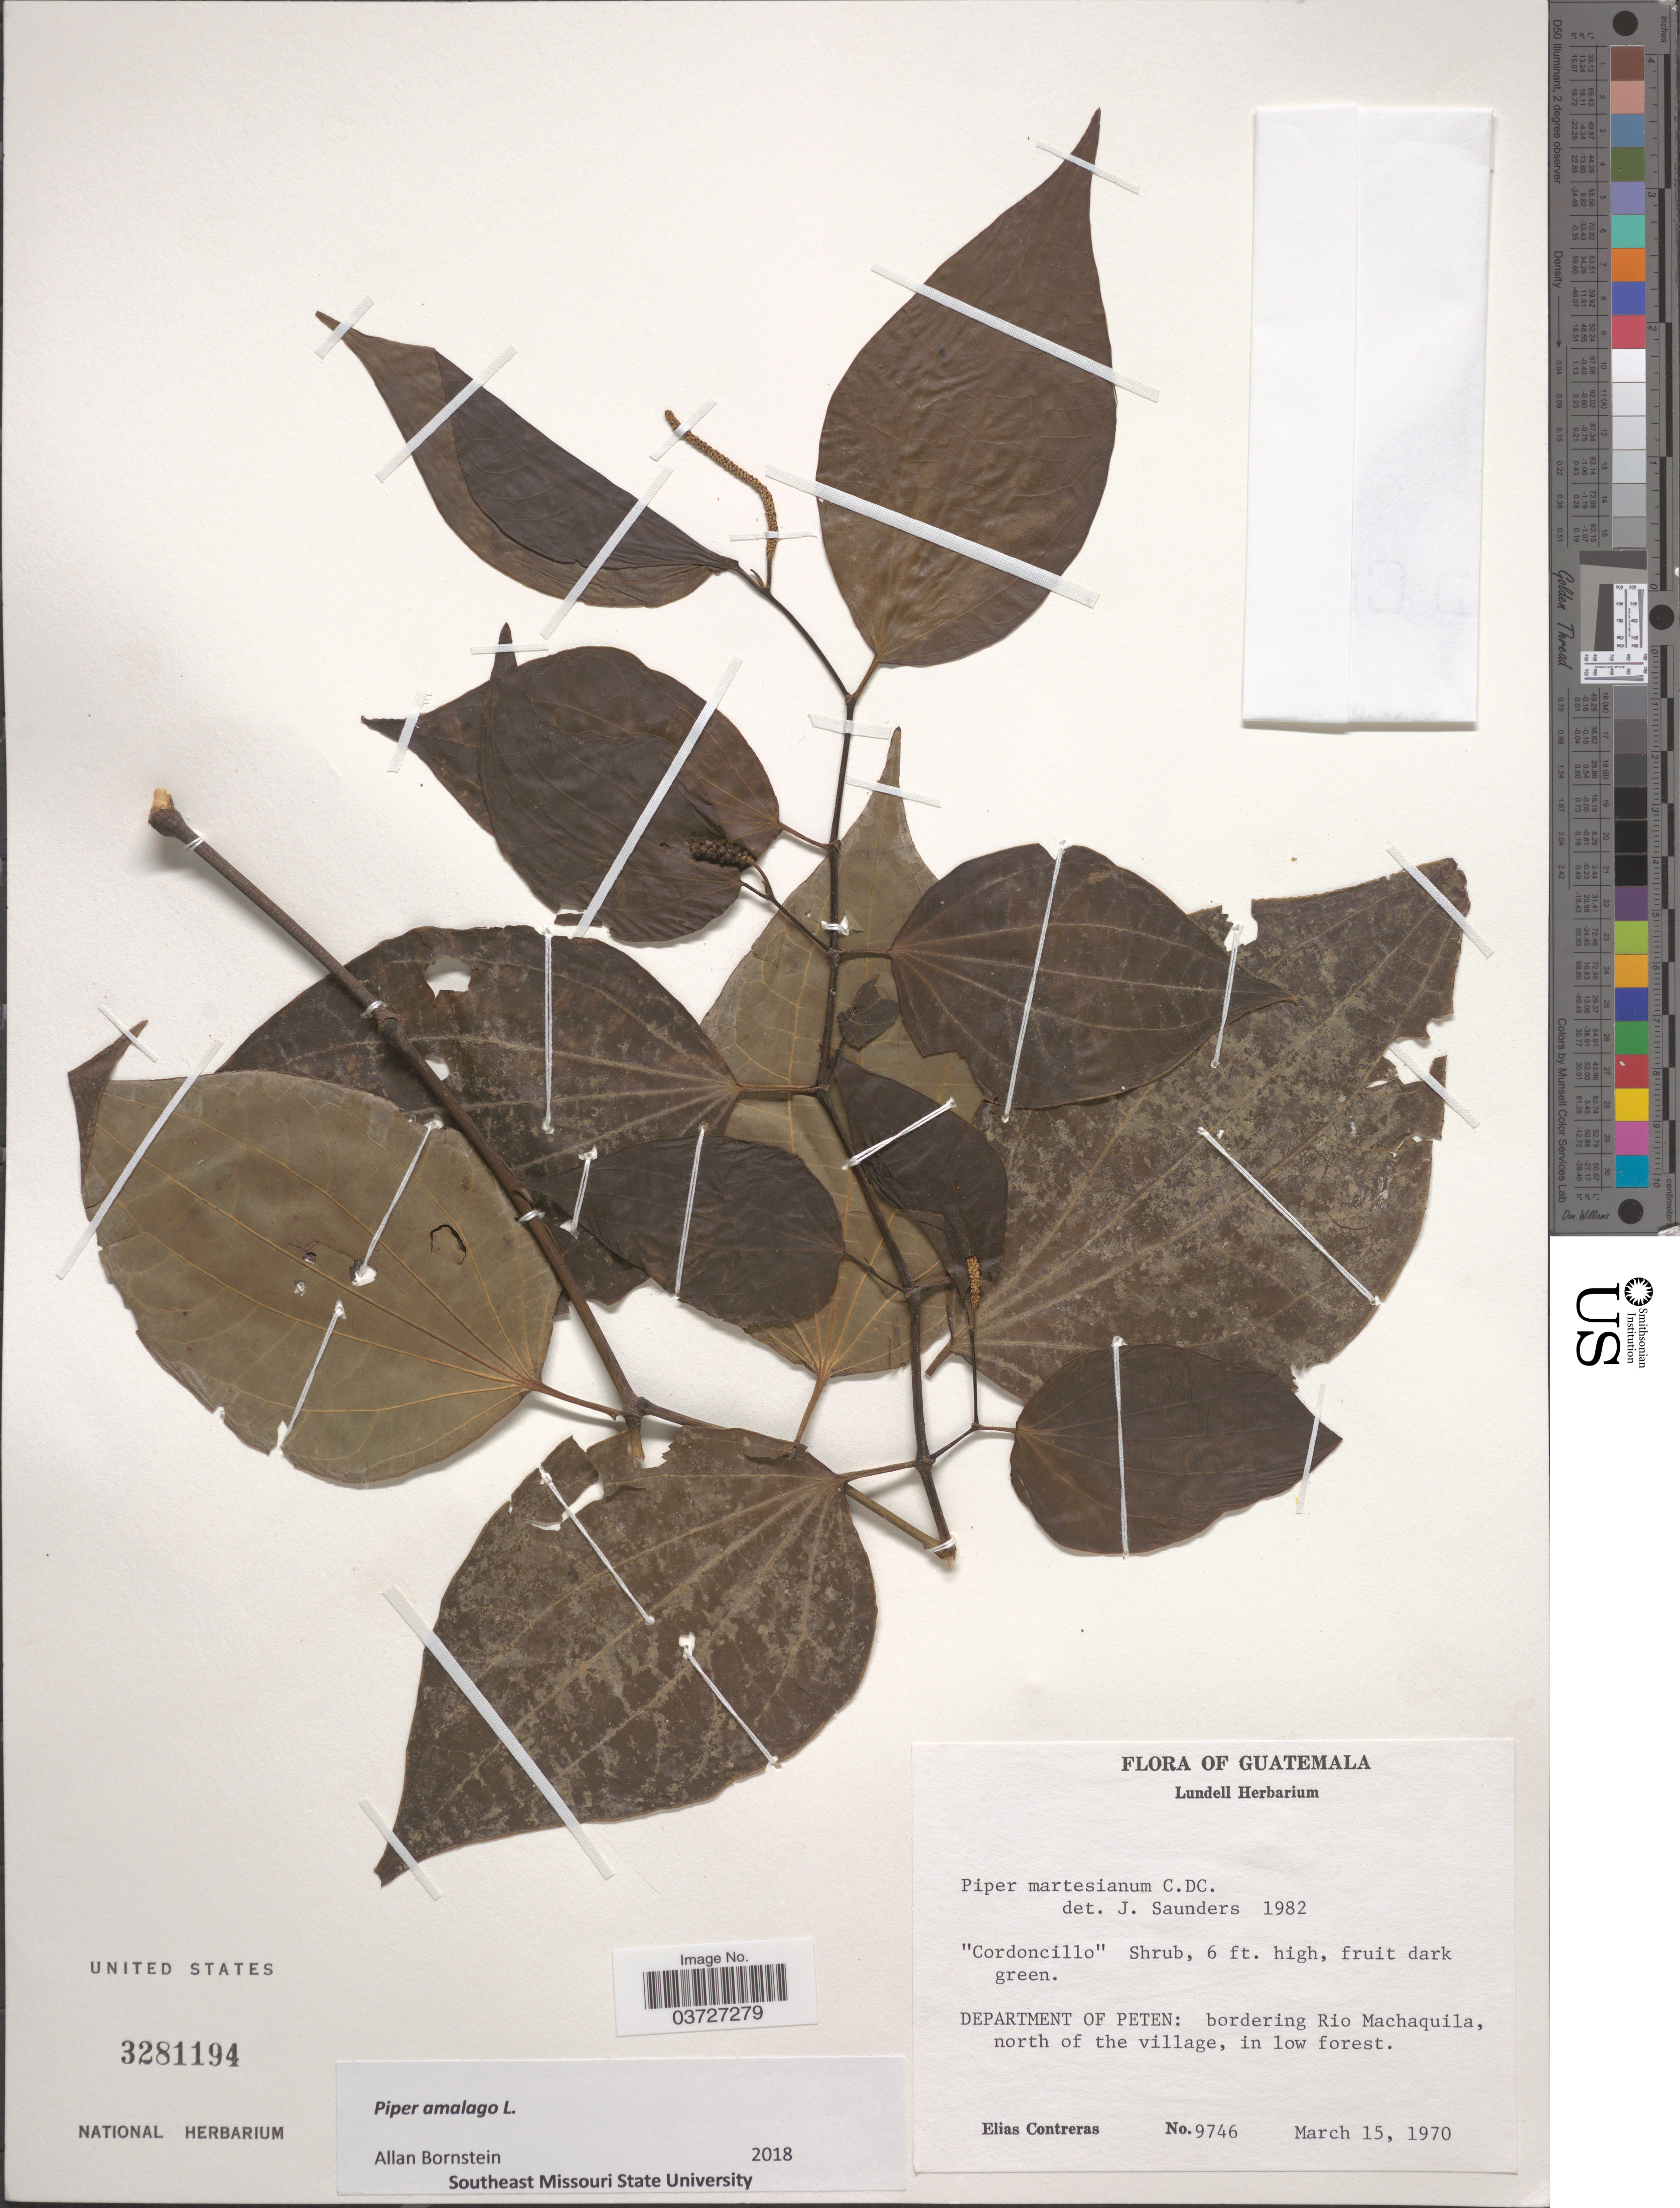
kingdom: Plantae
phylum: Tracheophyta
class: Magnoliopsida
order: Piperales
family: Piperaceae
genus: Piper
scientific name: Piper amalago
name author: L.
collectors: E. Contreras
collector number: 9746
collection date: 1970-03-15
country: Guatemala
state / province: El Peten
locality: Department of Peten: bordering Rio Machaquila, north of the village, in low forest.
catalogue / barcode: US 3281194